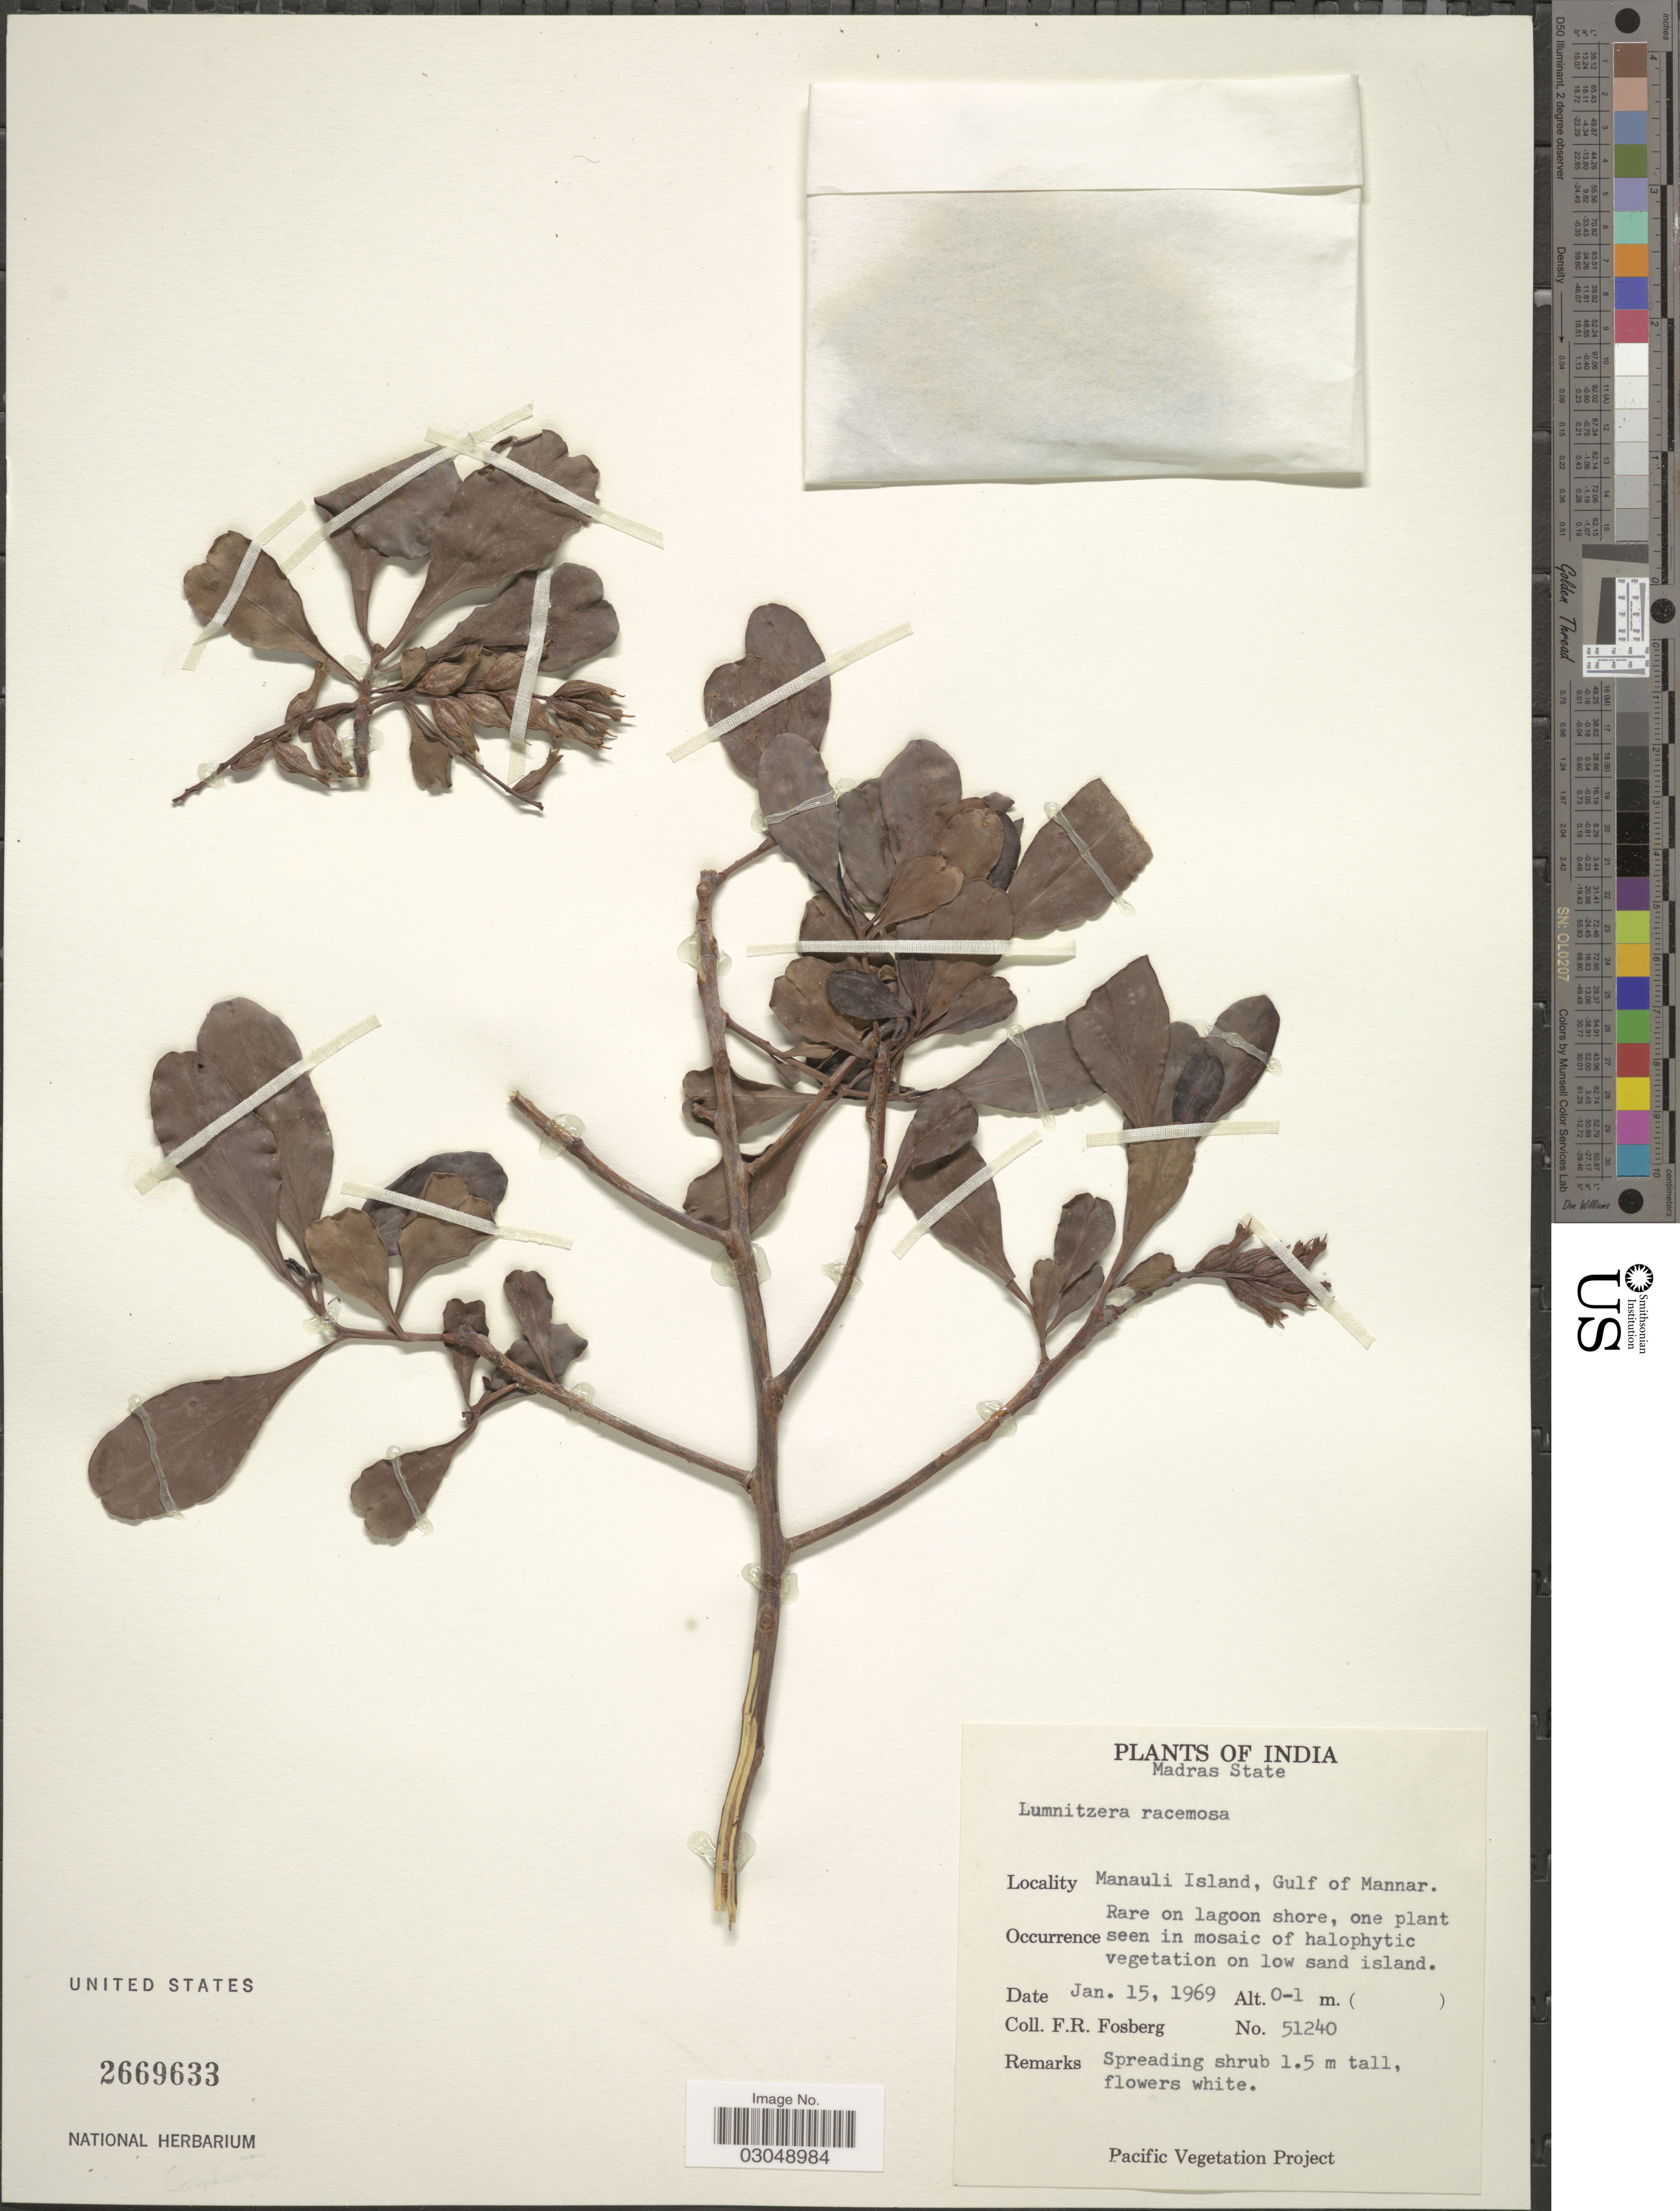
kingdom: Plantae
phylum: Tracheophyta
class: Magnoliopsida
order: Myrtales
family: Combretaceae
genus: Lumnitzera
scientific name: Lumnitzera racemosa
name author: Willd.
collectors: F. R. Fosberg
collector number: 51240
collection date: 1969-01-15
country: India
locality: Madras State. Manauli Island, Gulf of Mannar.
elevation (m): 0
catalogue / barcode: US 2669633